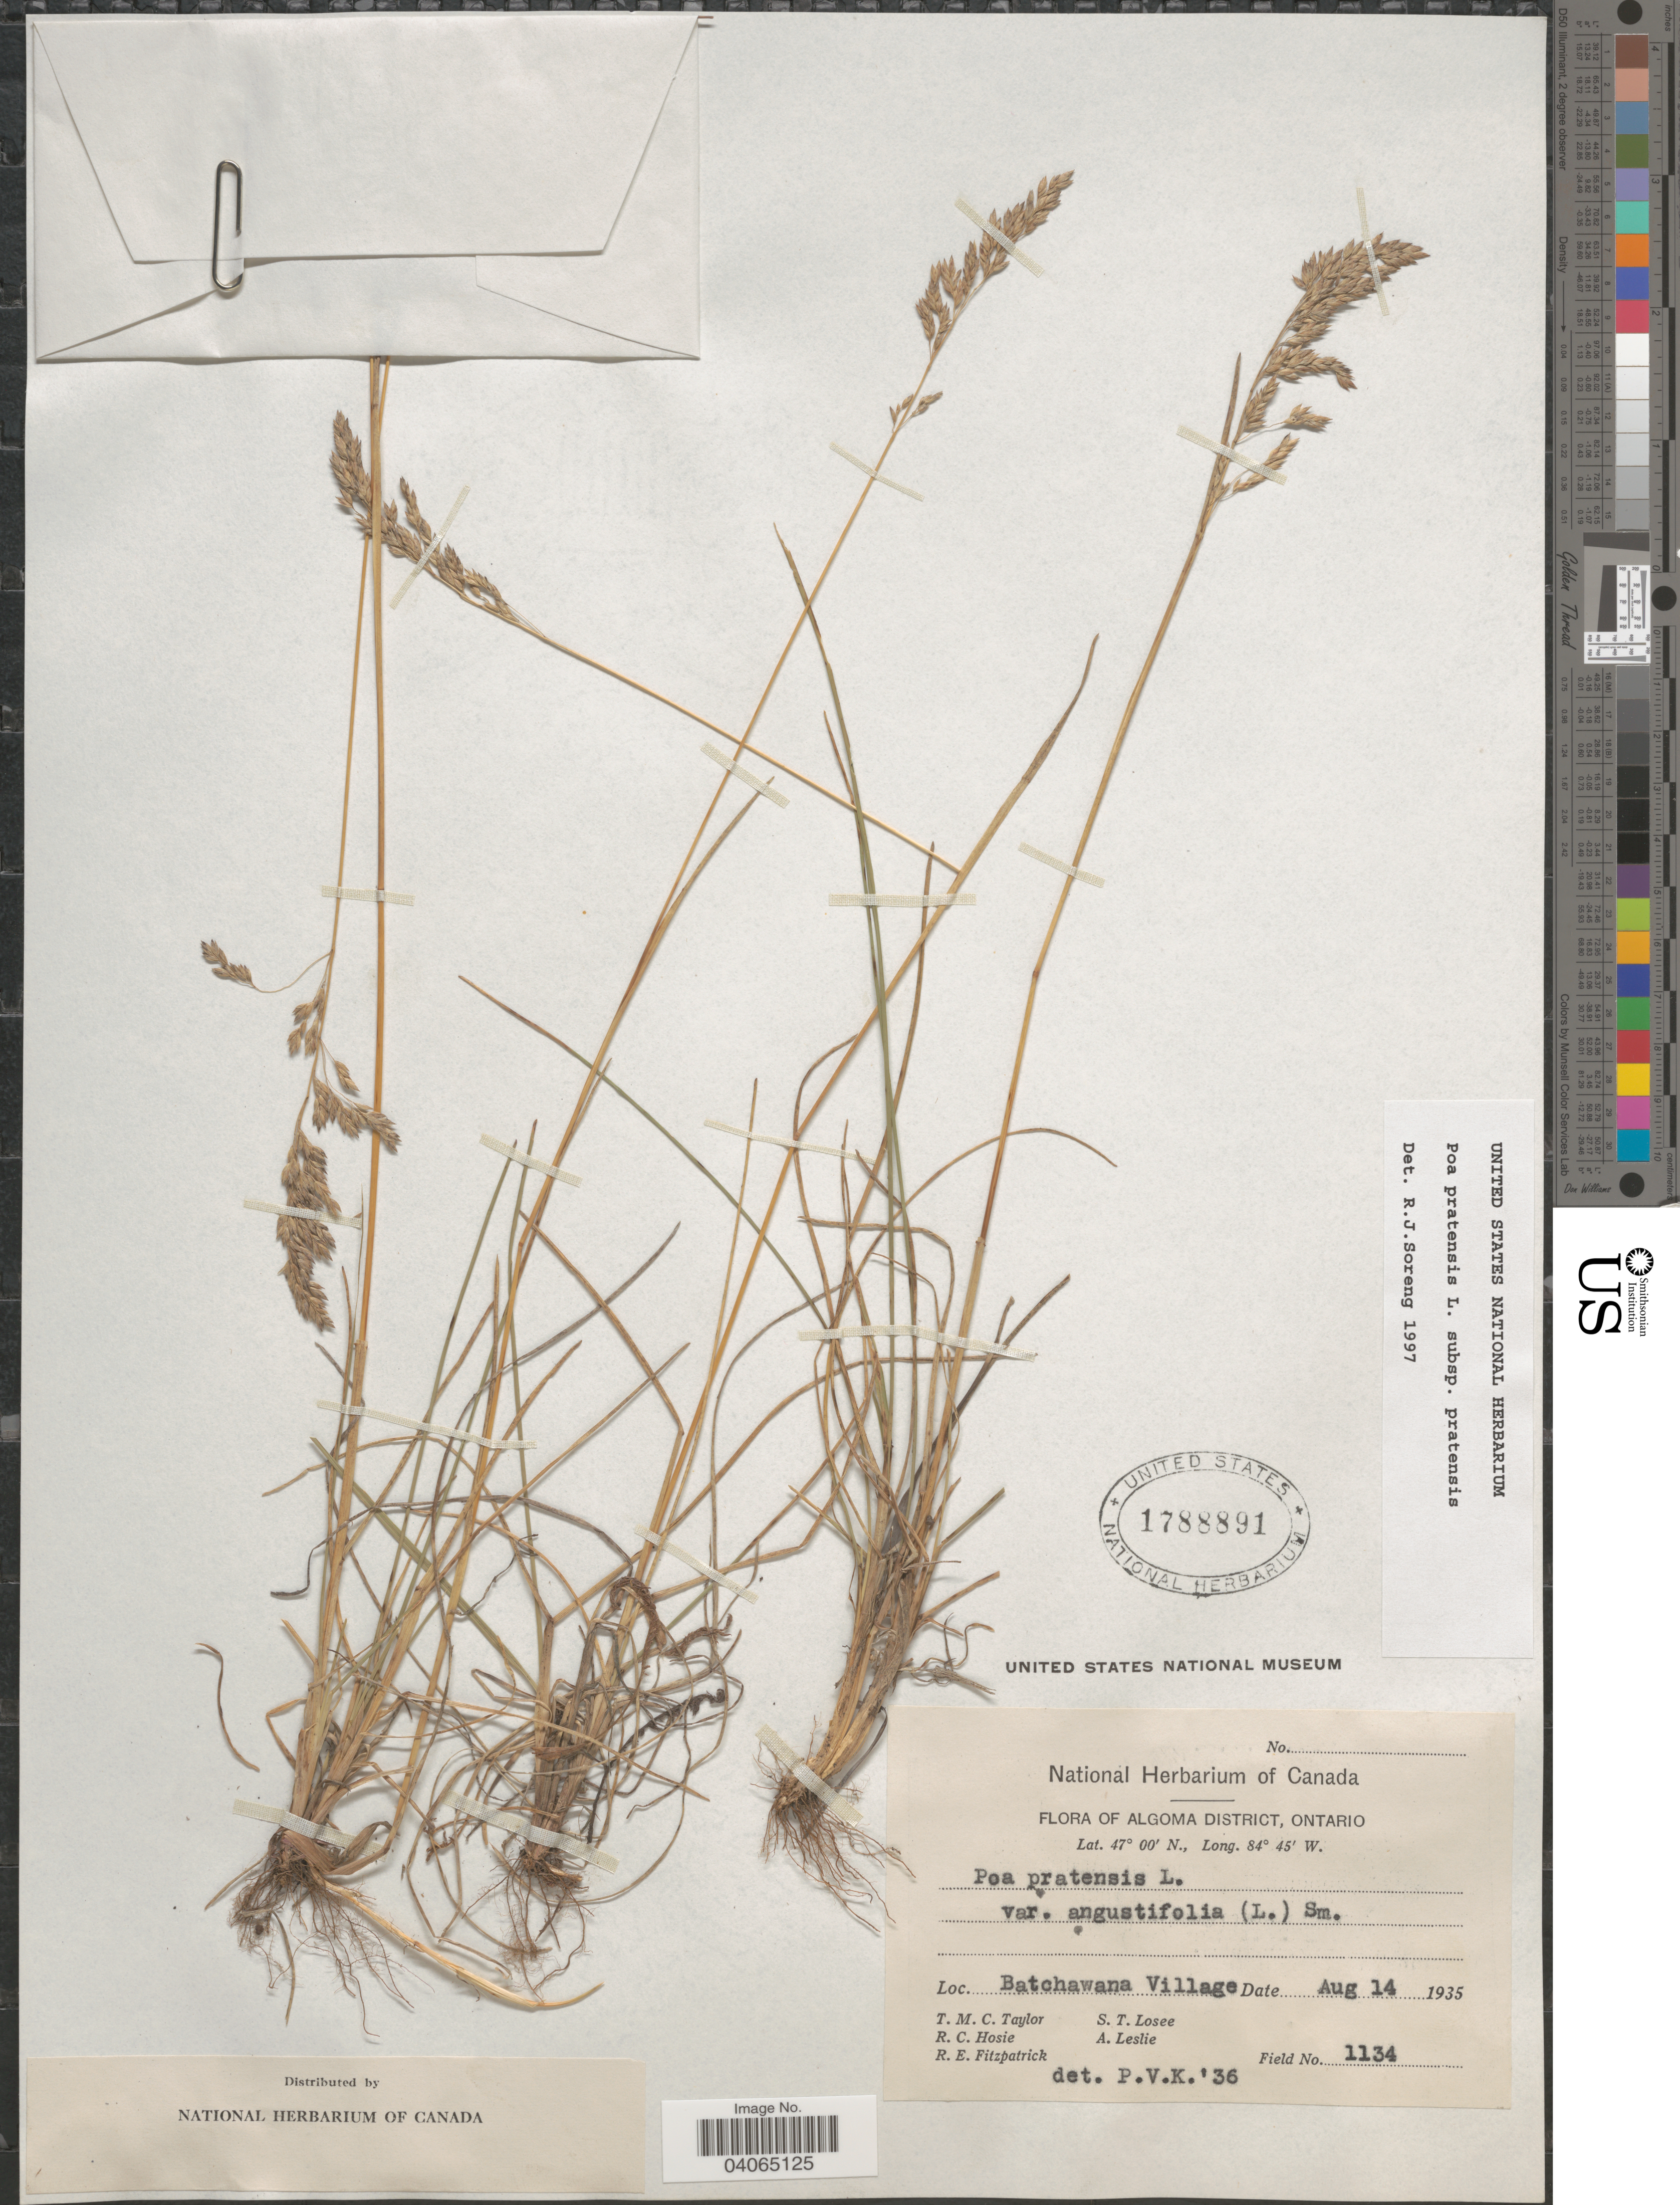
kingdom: Plantae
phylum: Tracheophyta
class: Liliopsida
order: Poales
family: Poaceae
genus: Poa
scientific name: Poa pratensis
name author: L.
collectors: T. M. C. Taylor, R. Hosie, R. Fitzpatrick, S. Losee & A. Leslie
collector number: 1134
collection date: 1935-08-14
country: Canada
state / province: Ontario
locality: Algoma District. Batchawana Village.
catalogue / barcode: US 1788891